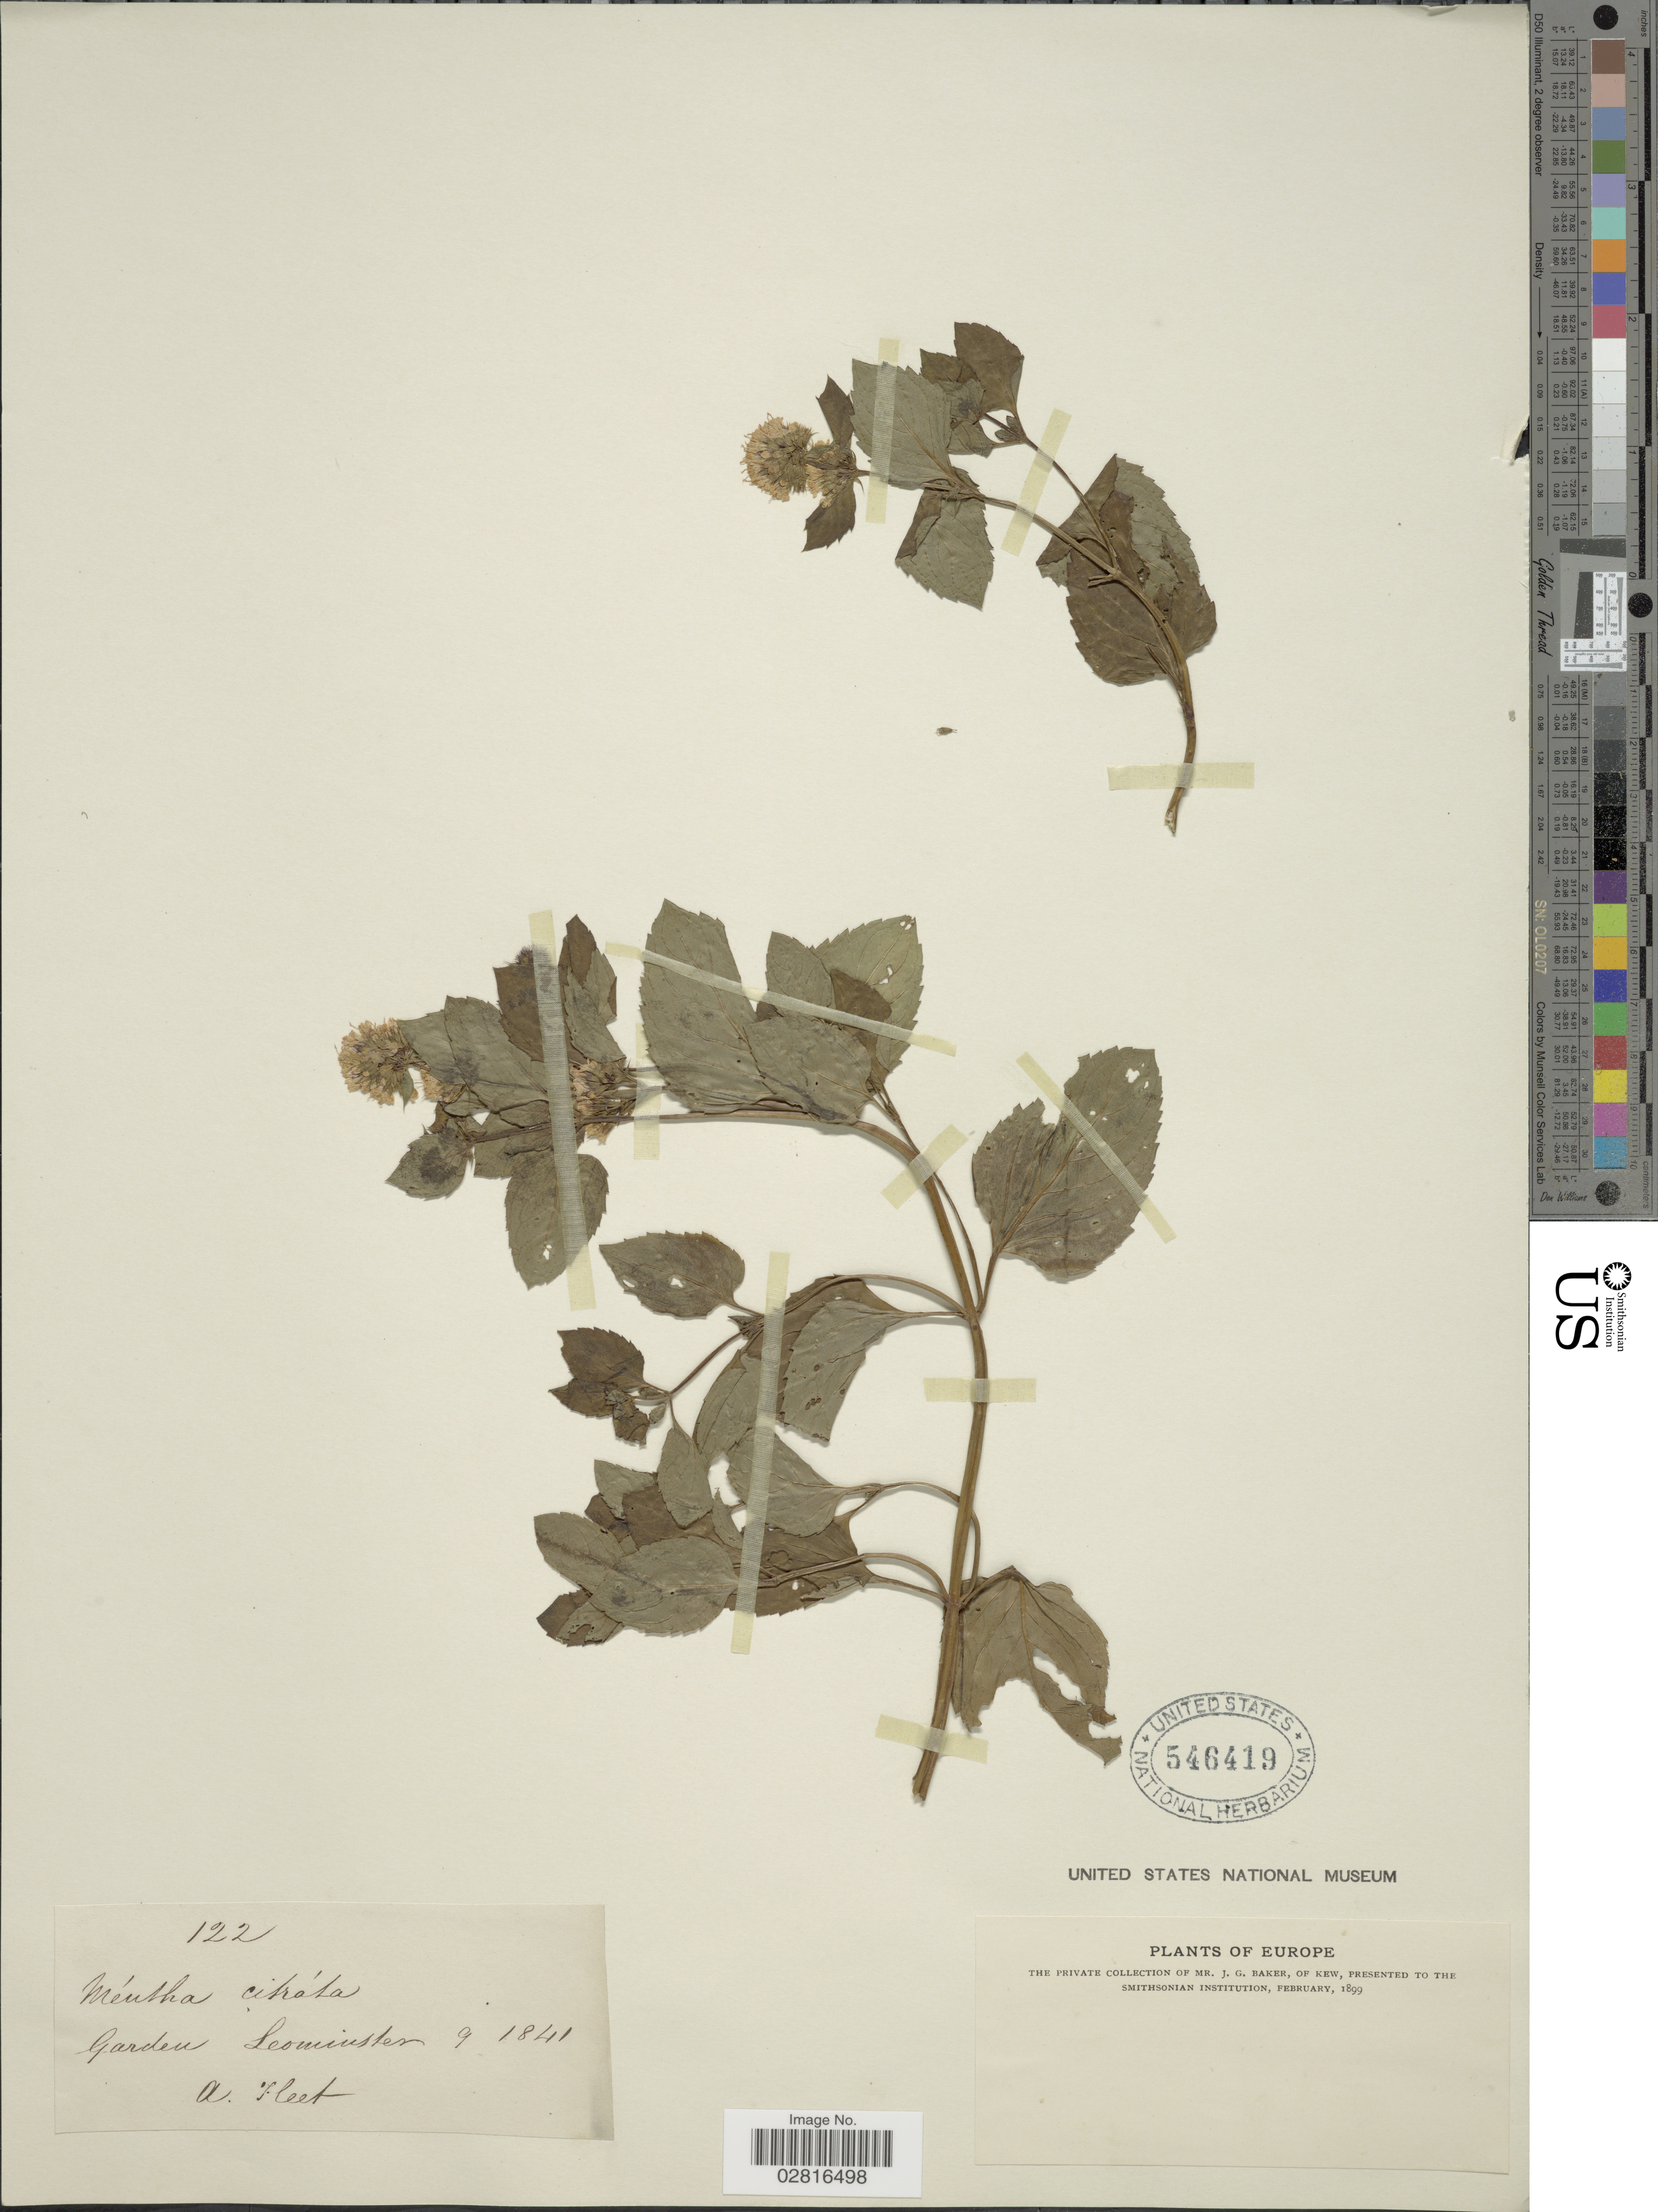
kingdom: Plantae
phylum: Tracheophyta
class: Magnoliopsida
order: Lamiales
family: Lamiaceae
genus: Mentha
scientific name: Mentha x piperita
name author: L.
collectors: A. Fleet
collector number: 122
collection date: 1841-09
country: United Kingdom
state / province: England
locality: Garden Leominster. Europe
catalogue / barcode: US 546419